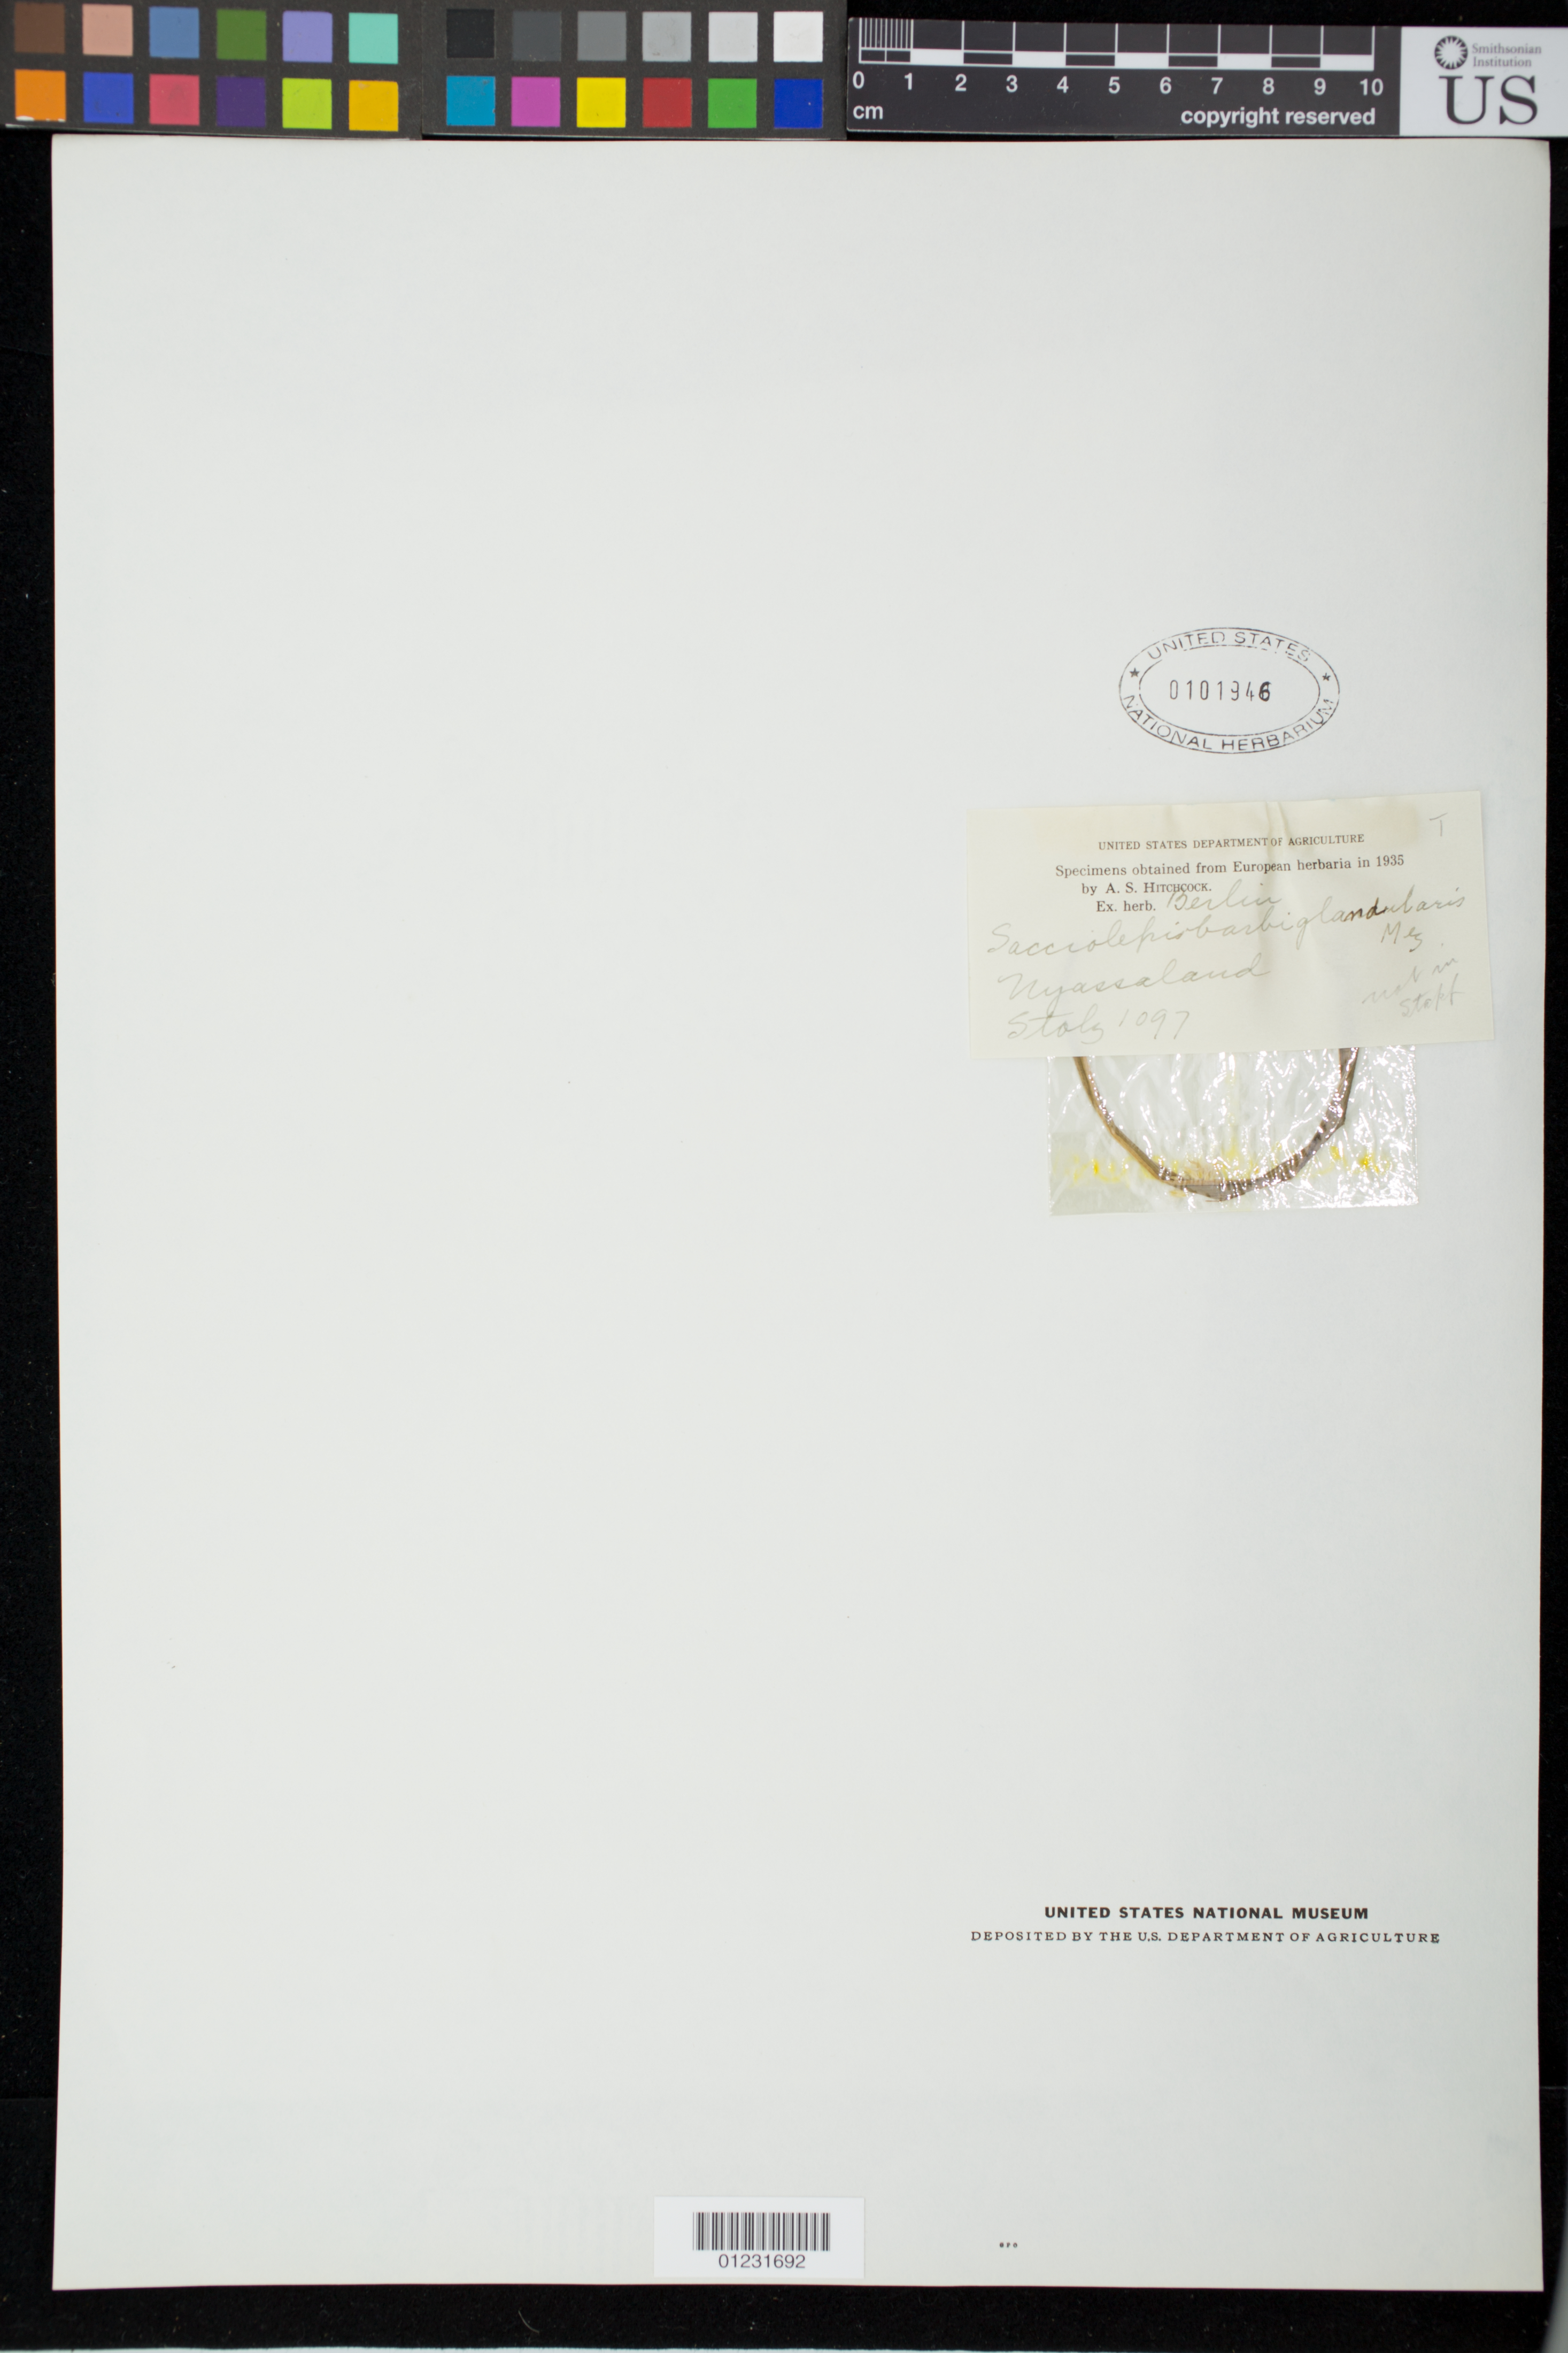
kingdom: Plantae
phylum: Tracheophyta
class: Liliopsida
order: Poales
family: Poaceae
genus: Sacciolepis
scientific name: Sacciolepis barbiglandularis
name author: Mez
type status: Isotype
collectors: A. Stolz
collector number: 1097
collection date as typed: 25 Jan 1912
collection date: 1912-01-25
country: Tanzania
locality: Nyassa Hochland, Kyimbila. [Protologue: "Nördl. Nyassaland"]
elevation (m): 1000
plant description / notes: Fragmentary material of type specimen ex herb. Berlin.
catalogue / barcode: US 101946